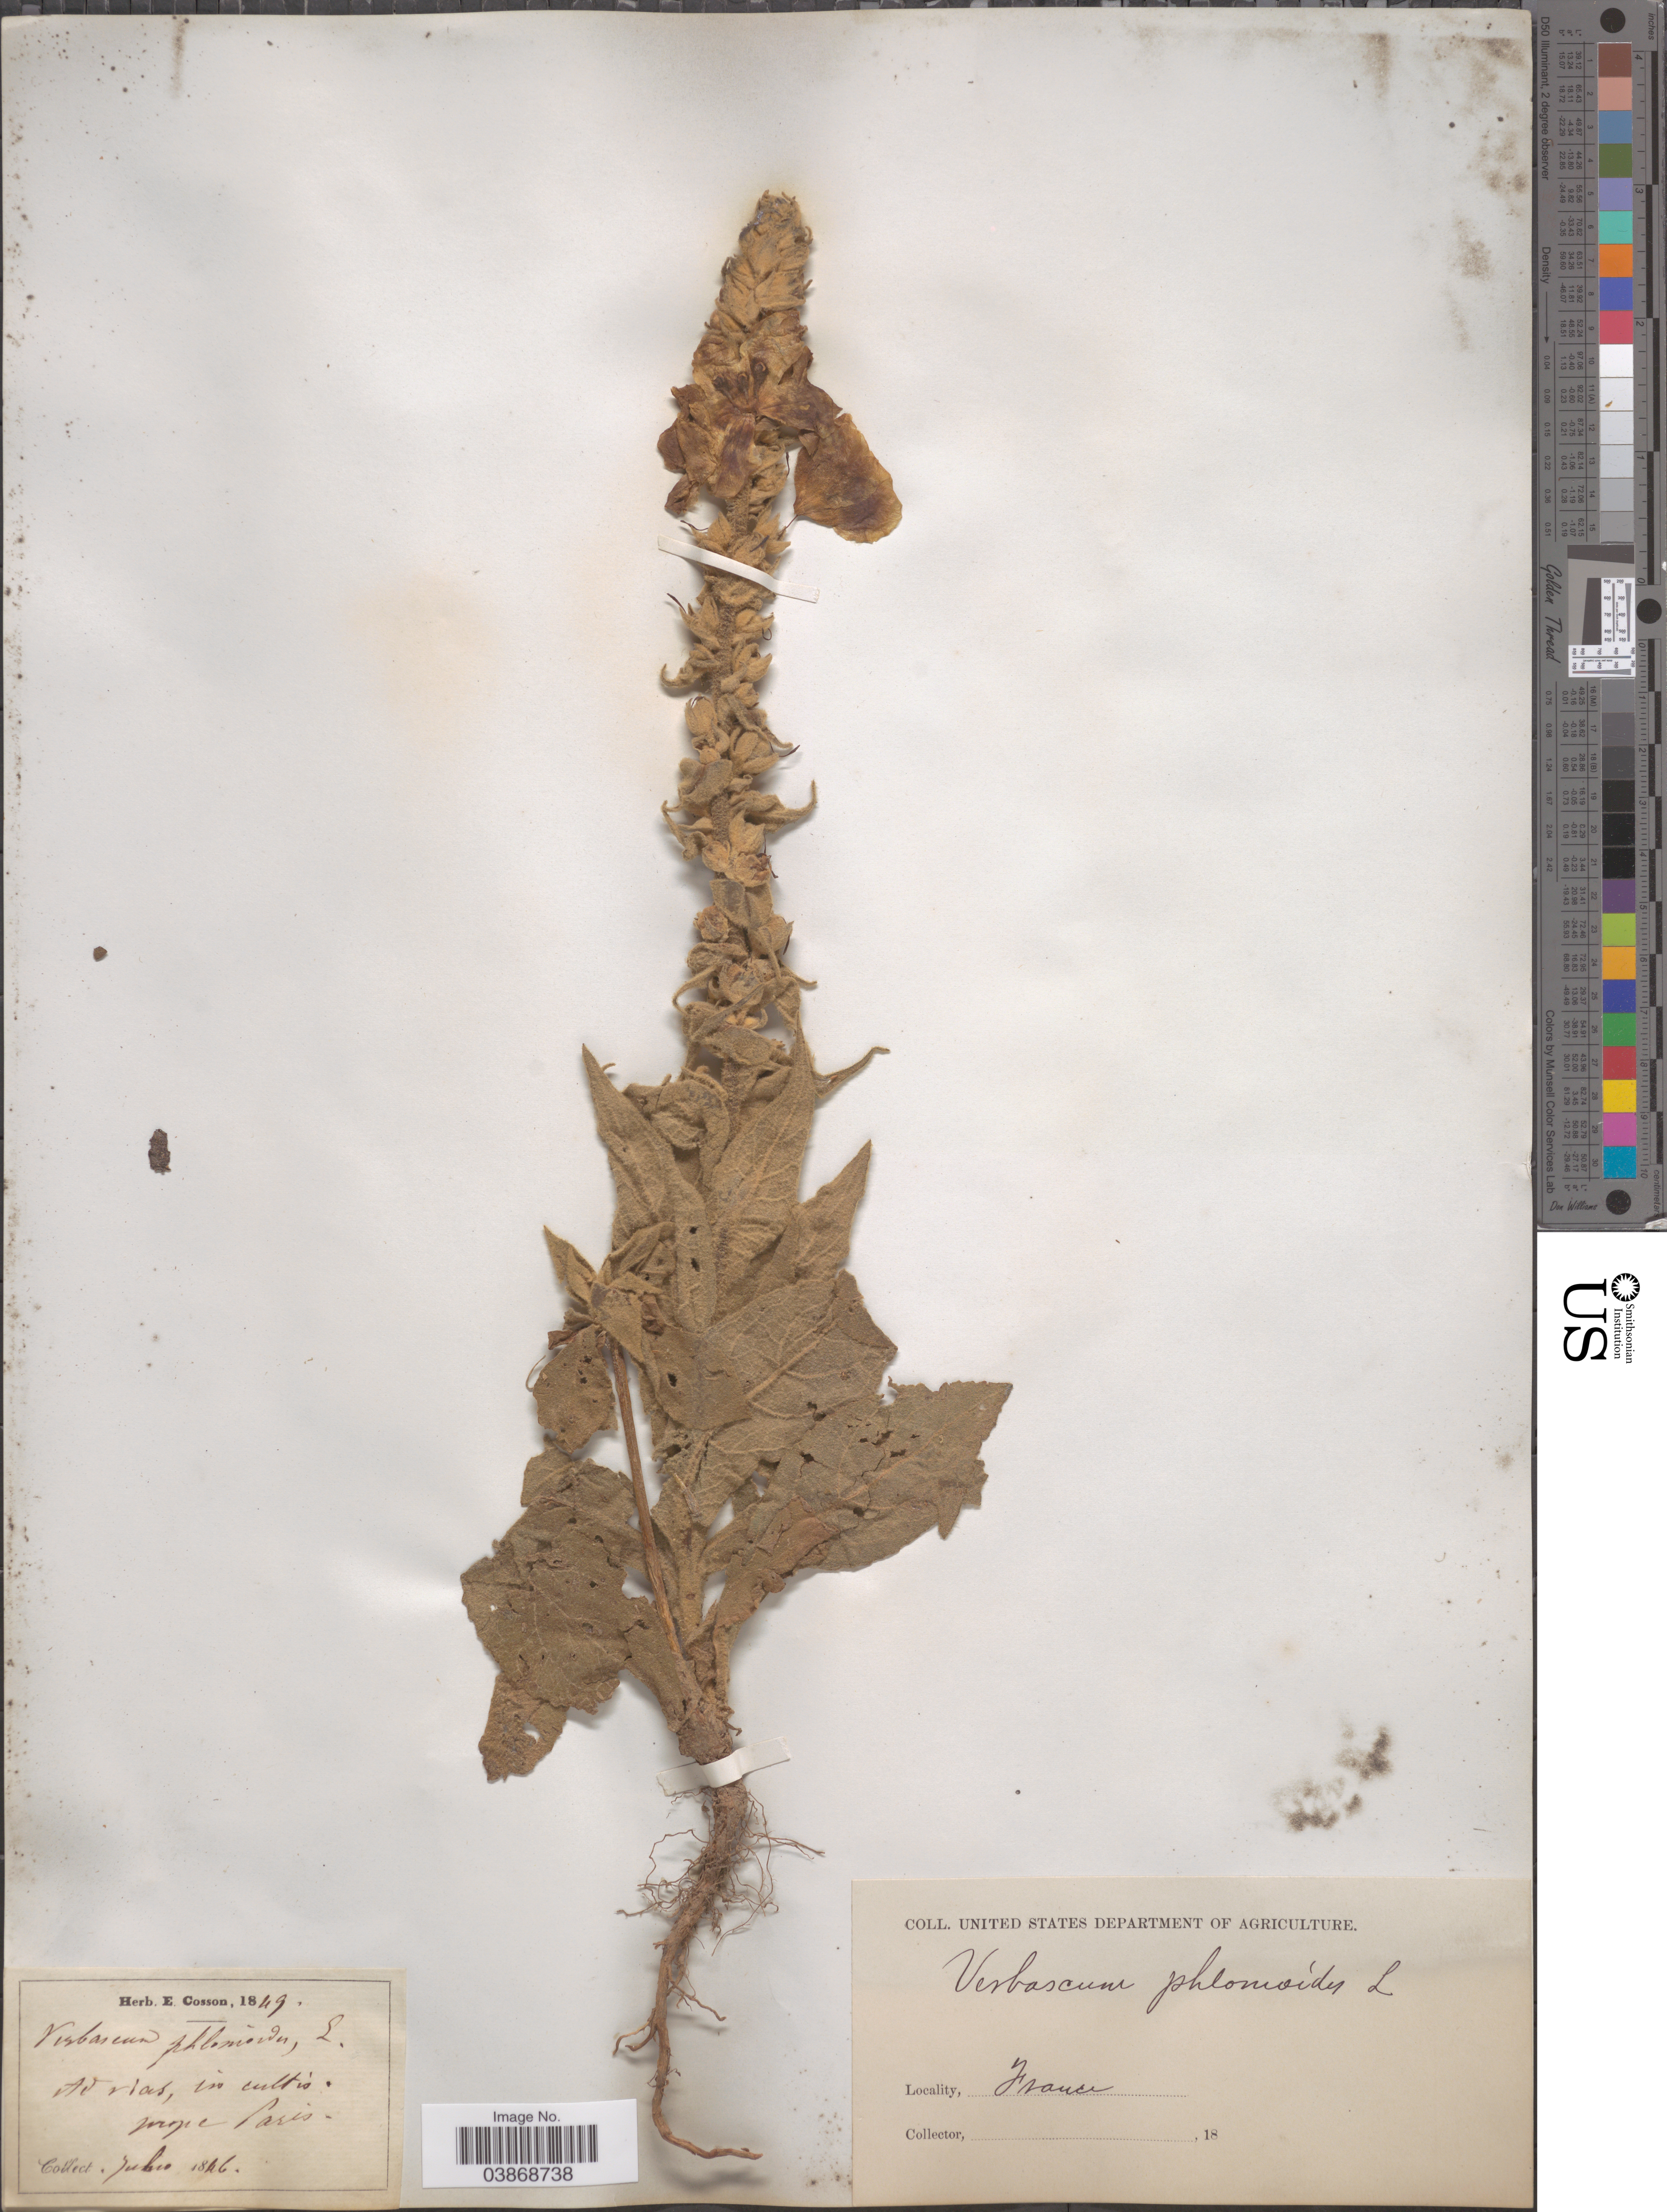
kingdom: Plantae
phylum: Tracheophyta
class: Magnoliopsida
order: Lamiales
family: Scrophulariaceae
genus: Verbascum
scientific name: Verbascum phlomoides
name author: L.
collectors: E. Cosson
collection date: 1886-07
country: France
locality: Ad vias, in cultis, prope Paris.